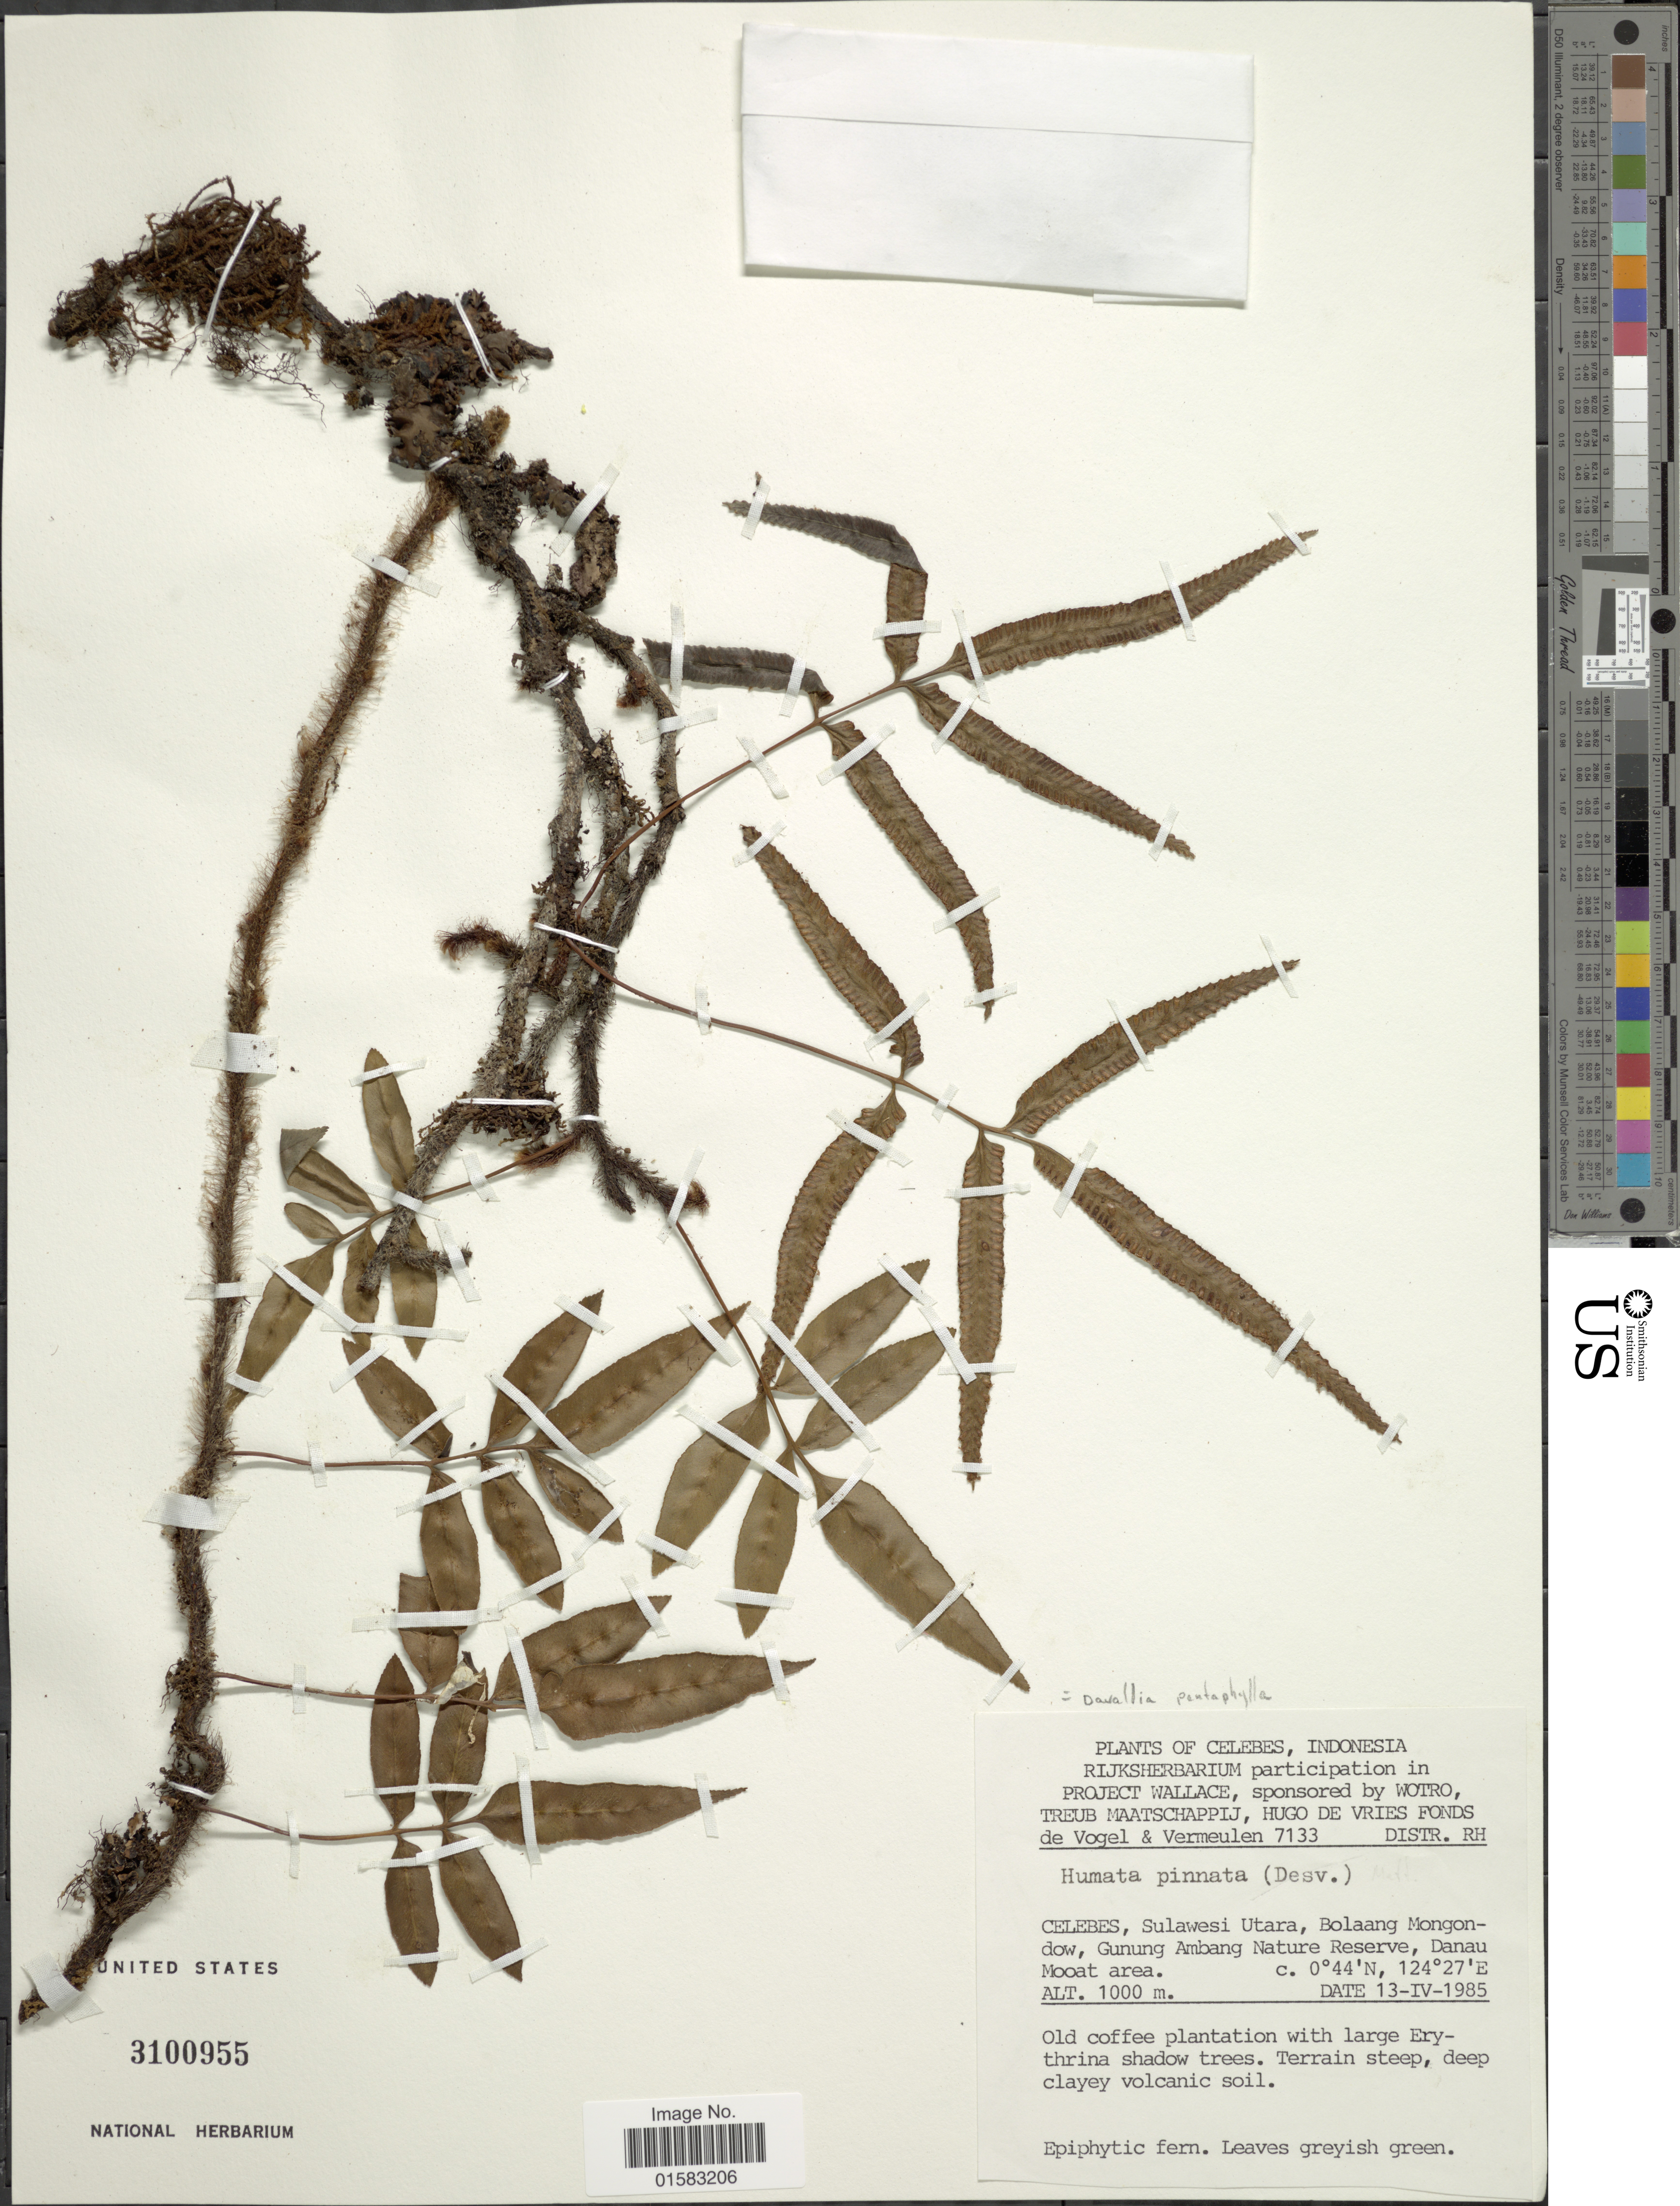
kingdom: Plantae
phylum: Tracheophyta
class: Polypodiopsida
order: Polypodiales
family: Davalliaceae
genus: Davallia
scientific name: Davallia pentaphylla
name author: Blume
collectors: Vogel, -- & Vermeulen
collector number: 7133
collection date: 1985-04-13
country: Indonesia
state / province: Sulawesi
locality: Celebes, Sulawesi Utara, Bolaang Mongondow, Gunung Ambang Nature Reserve, Danau Mooat area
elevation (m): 1000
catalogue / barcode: US 3100955